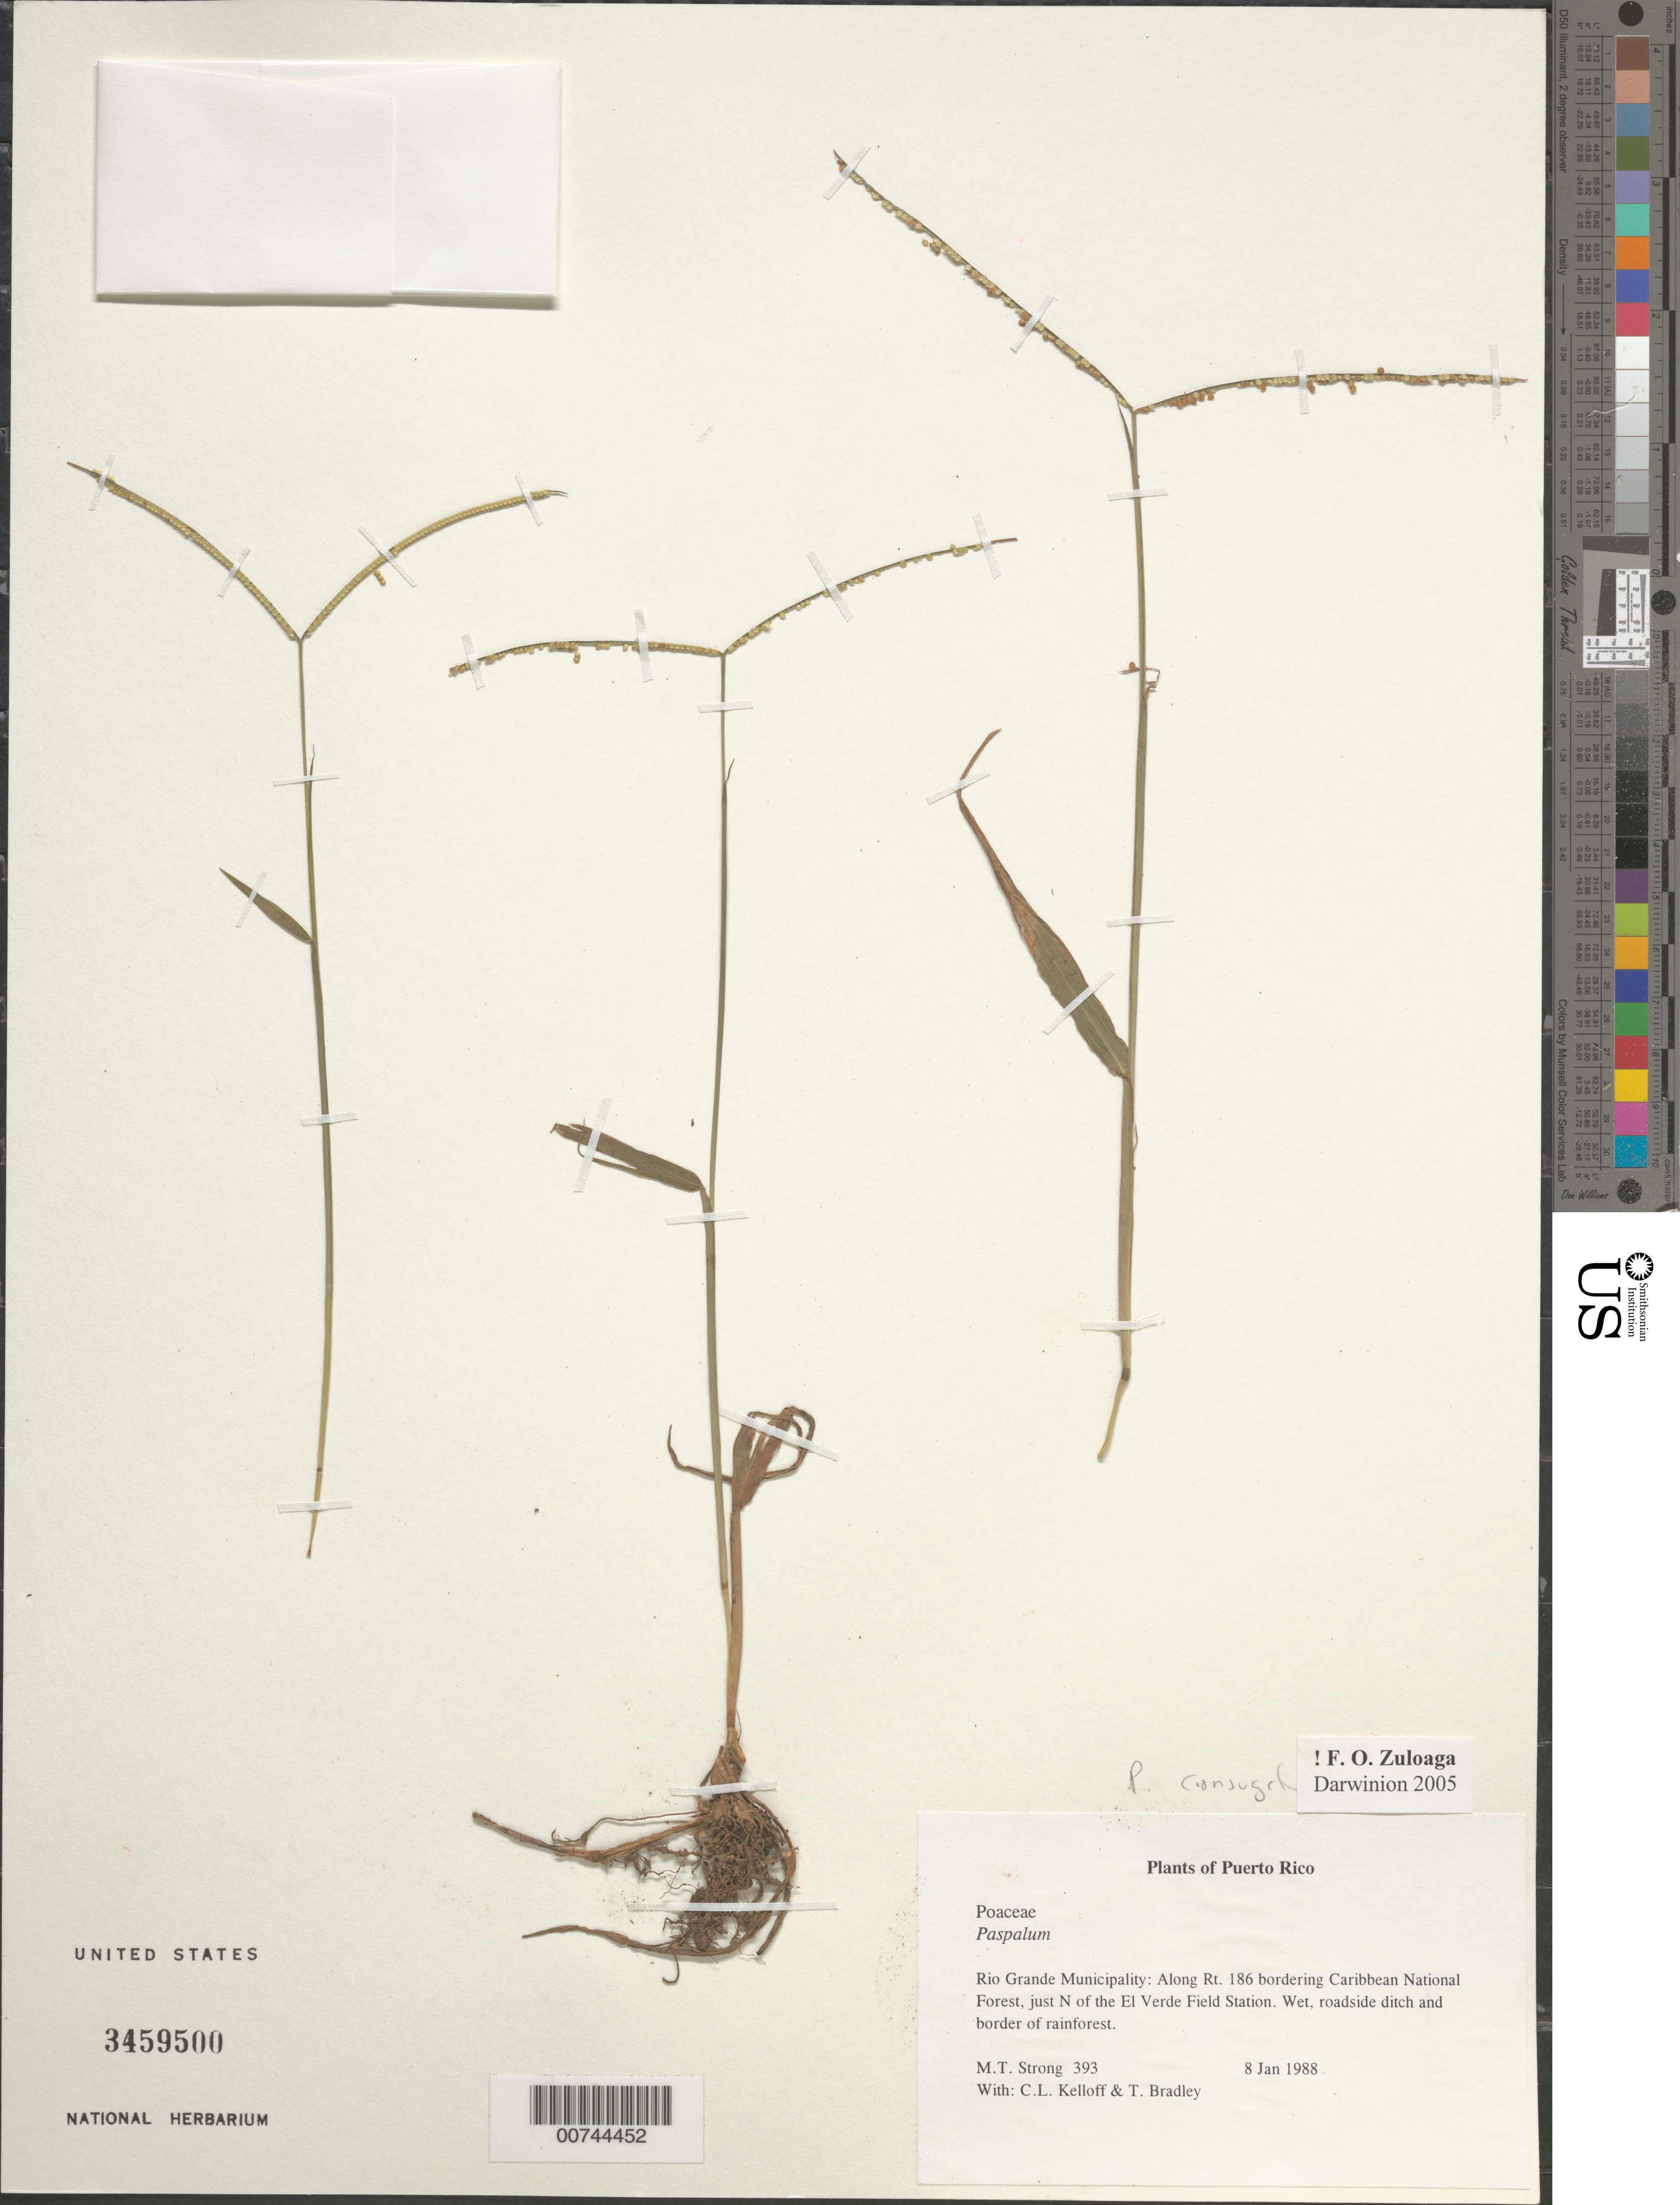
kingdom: Plantae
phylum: Tracheophyta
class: Liliopsida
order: Poales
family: Poaceae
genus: Paspalum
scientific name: Paspalum sp.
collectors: M. T. Strong, C. L. Kelloff & T. Bradley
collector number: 393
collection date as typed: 08 Jan 1988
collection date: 1988-01-08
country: Puerto Rico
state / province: Río Grande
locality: Mun. Rio Grande: Along Rt. 186, bordering Caribbean National Forest, just N of the El Verde Field Station.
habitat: Wet, roadside ditch and border of rainforest.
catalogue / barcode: US 3459500